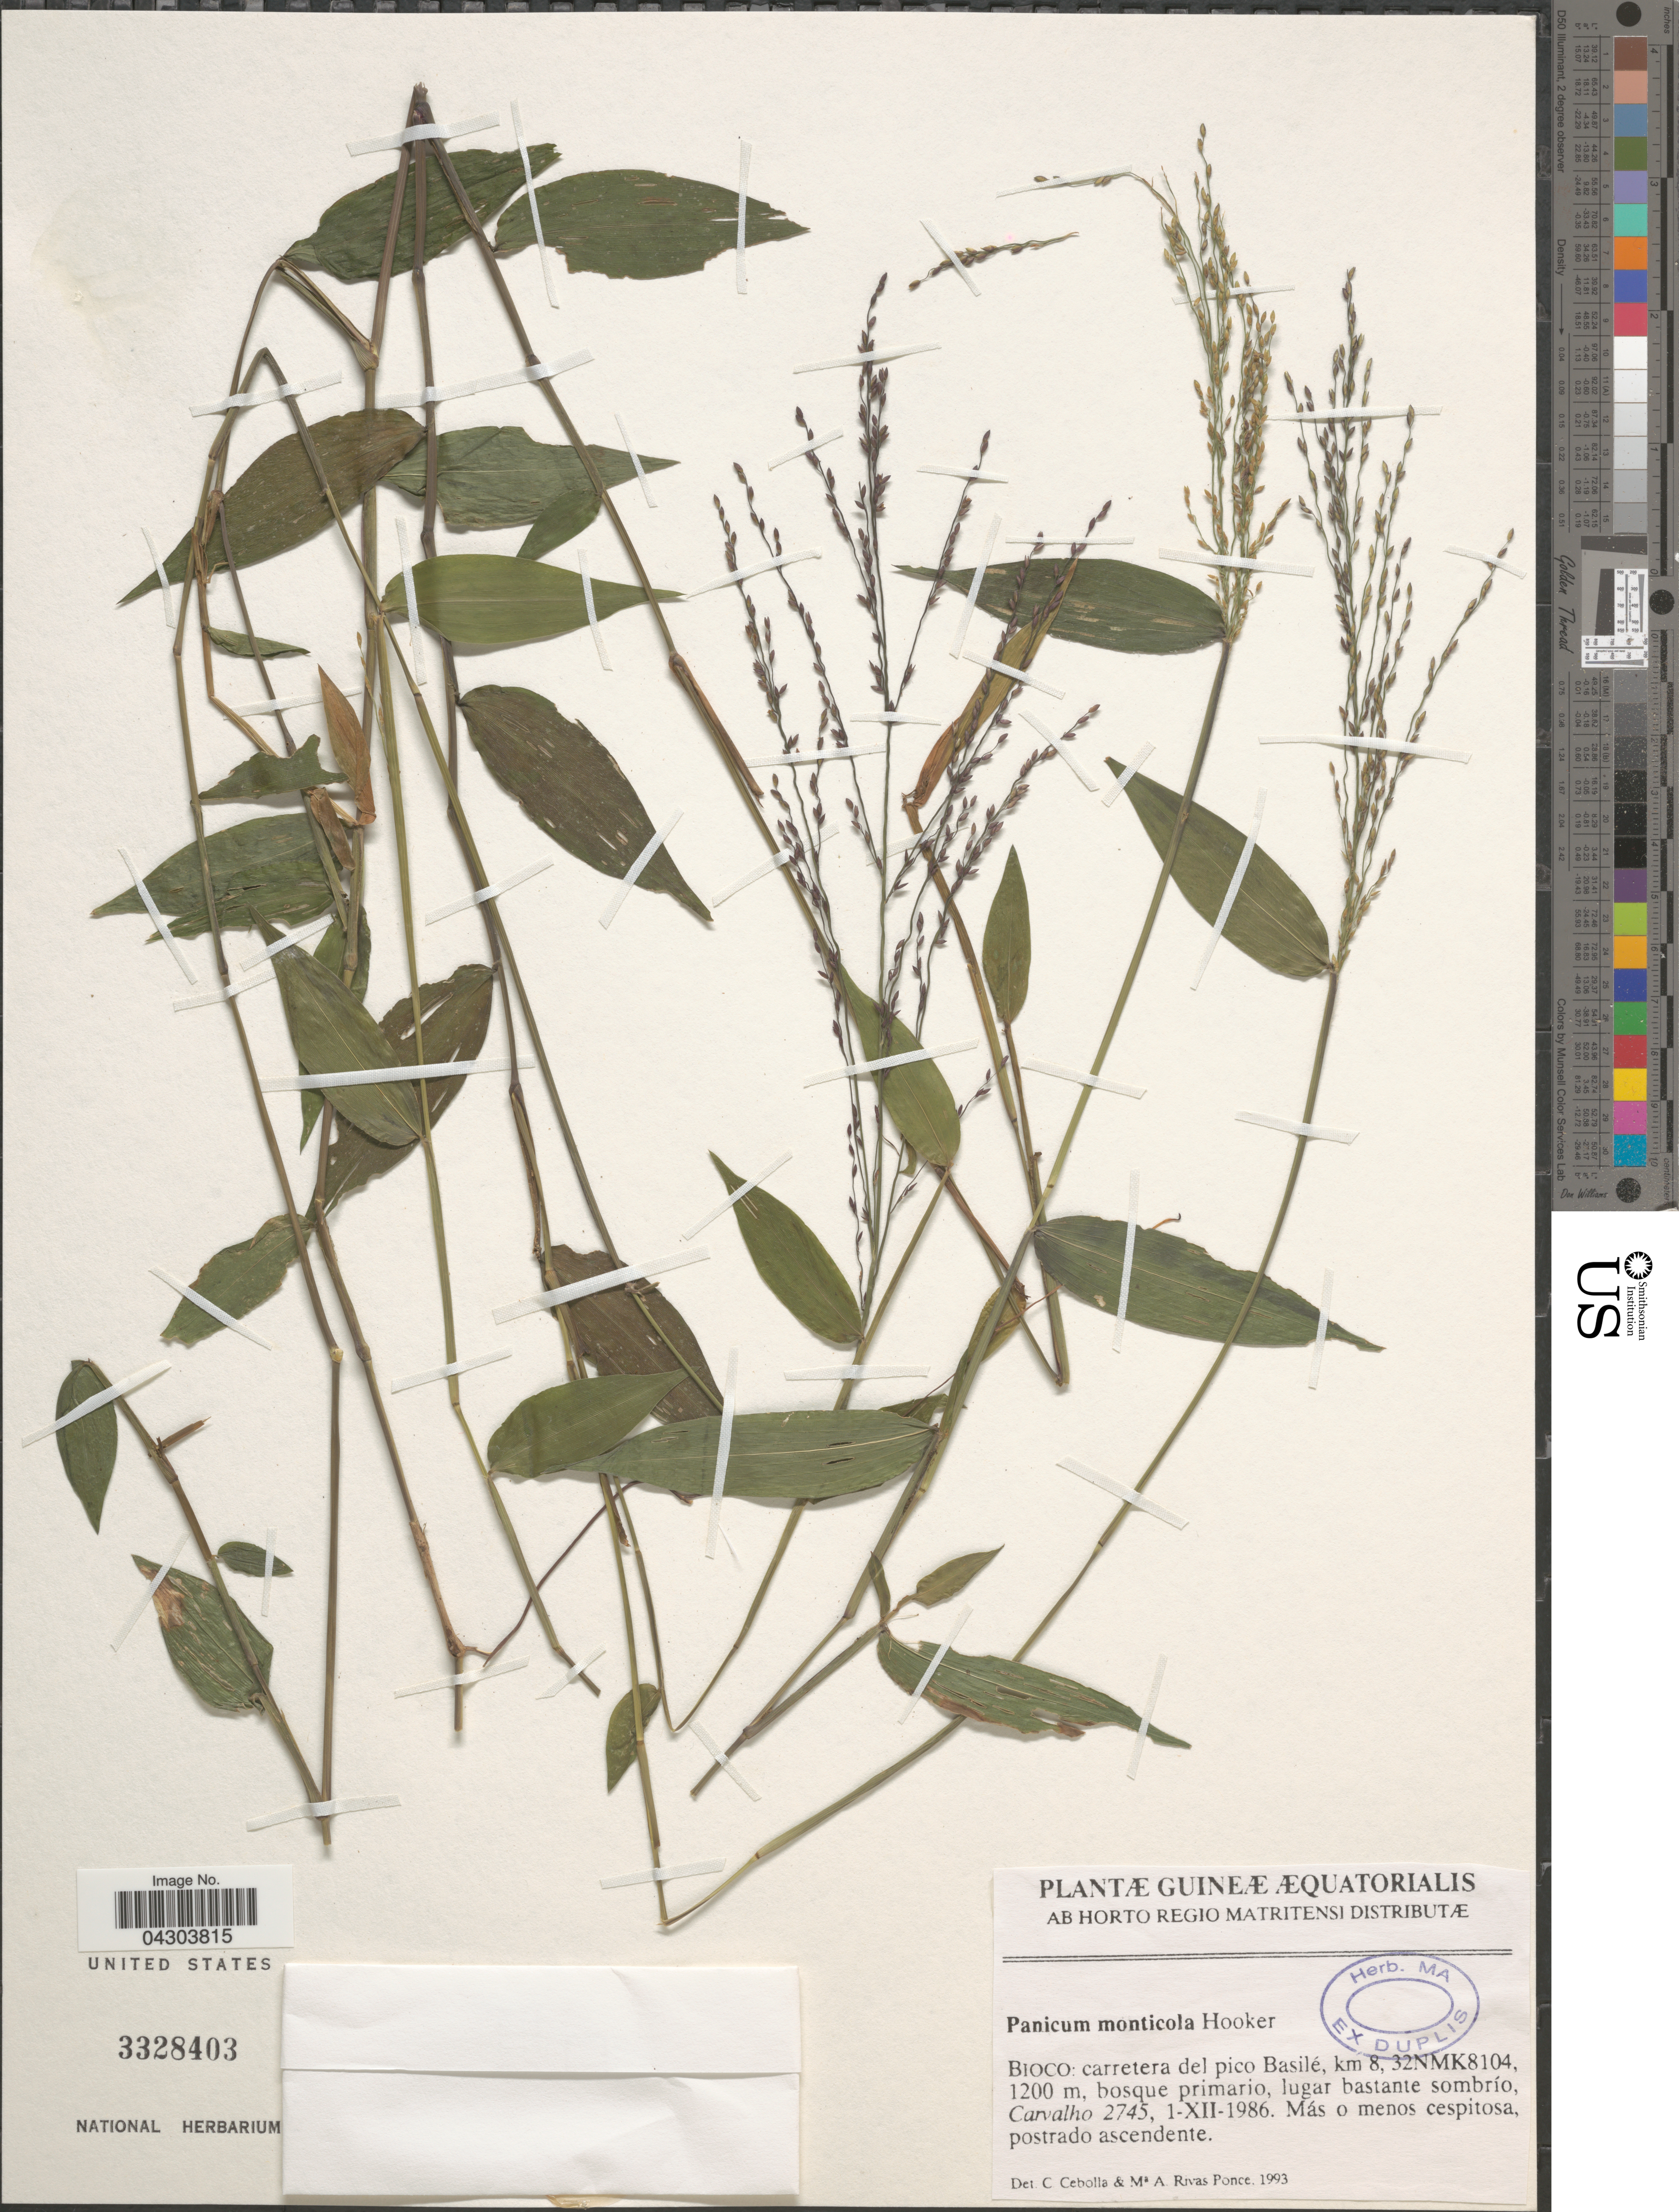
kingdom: Plantae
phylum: Tracheophyta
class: Liliopsida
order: Poales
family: Poaceae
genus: Panicum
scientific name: Panicum monticola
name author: Hillebr.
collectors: Carvalho, --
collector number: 2745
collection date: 1986-12-01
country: Equatorial Guinea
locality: Guineæ Æquatorialis. Bioco: carretera del pico Basilé, km 8, 32NMK8104.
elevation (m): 1200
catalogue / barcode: US 3328403